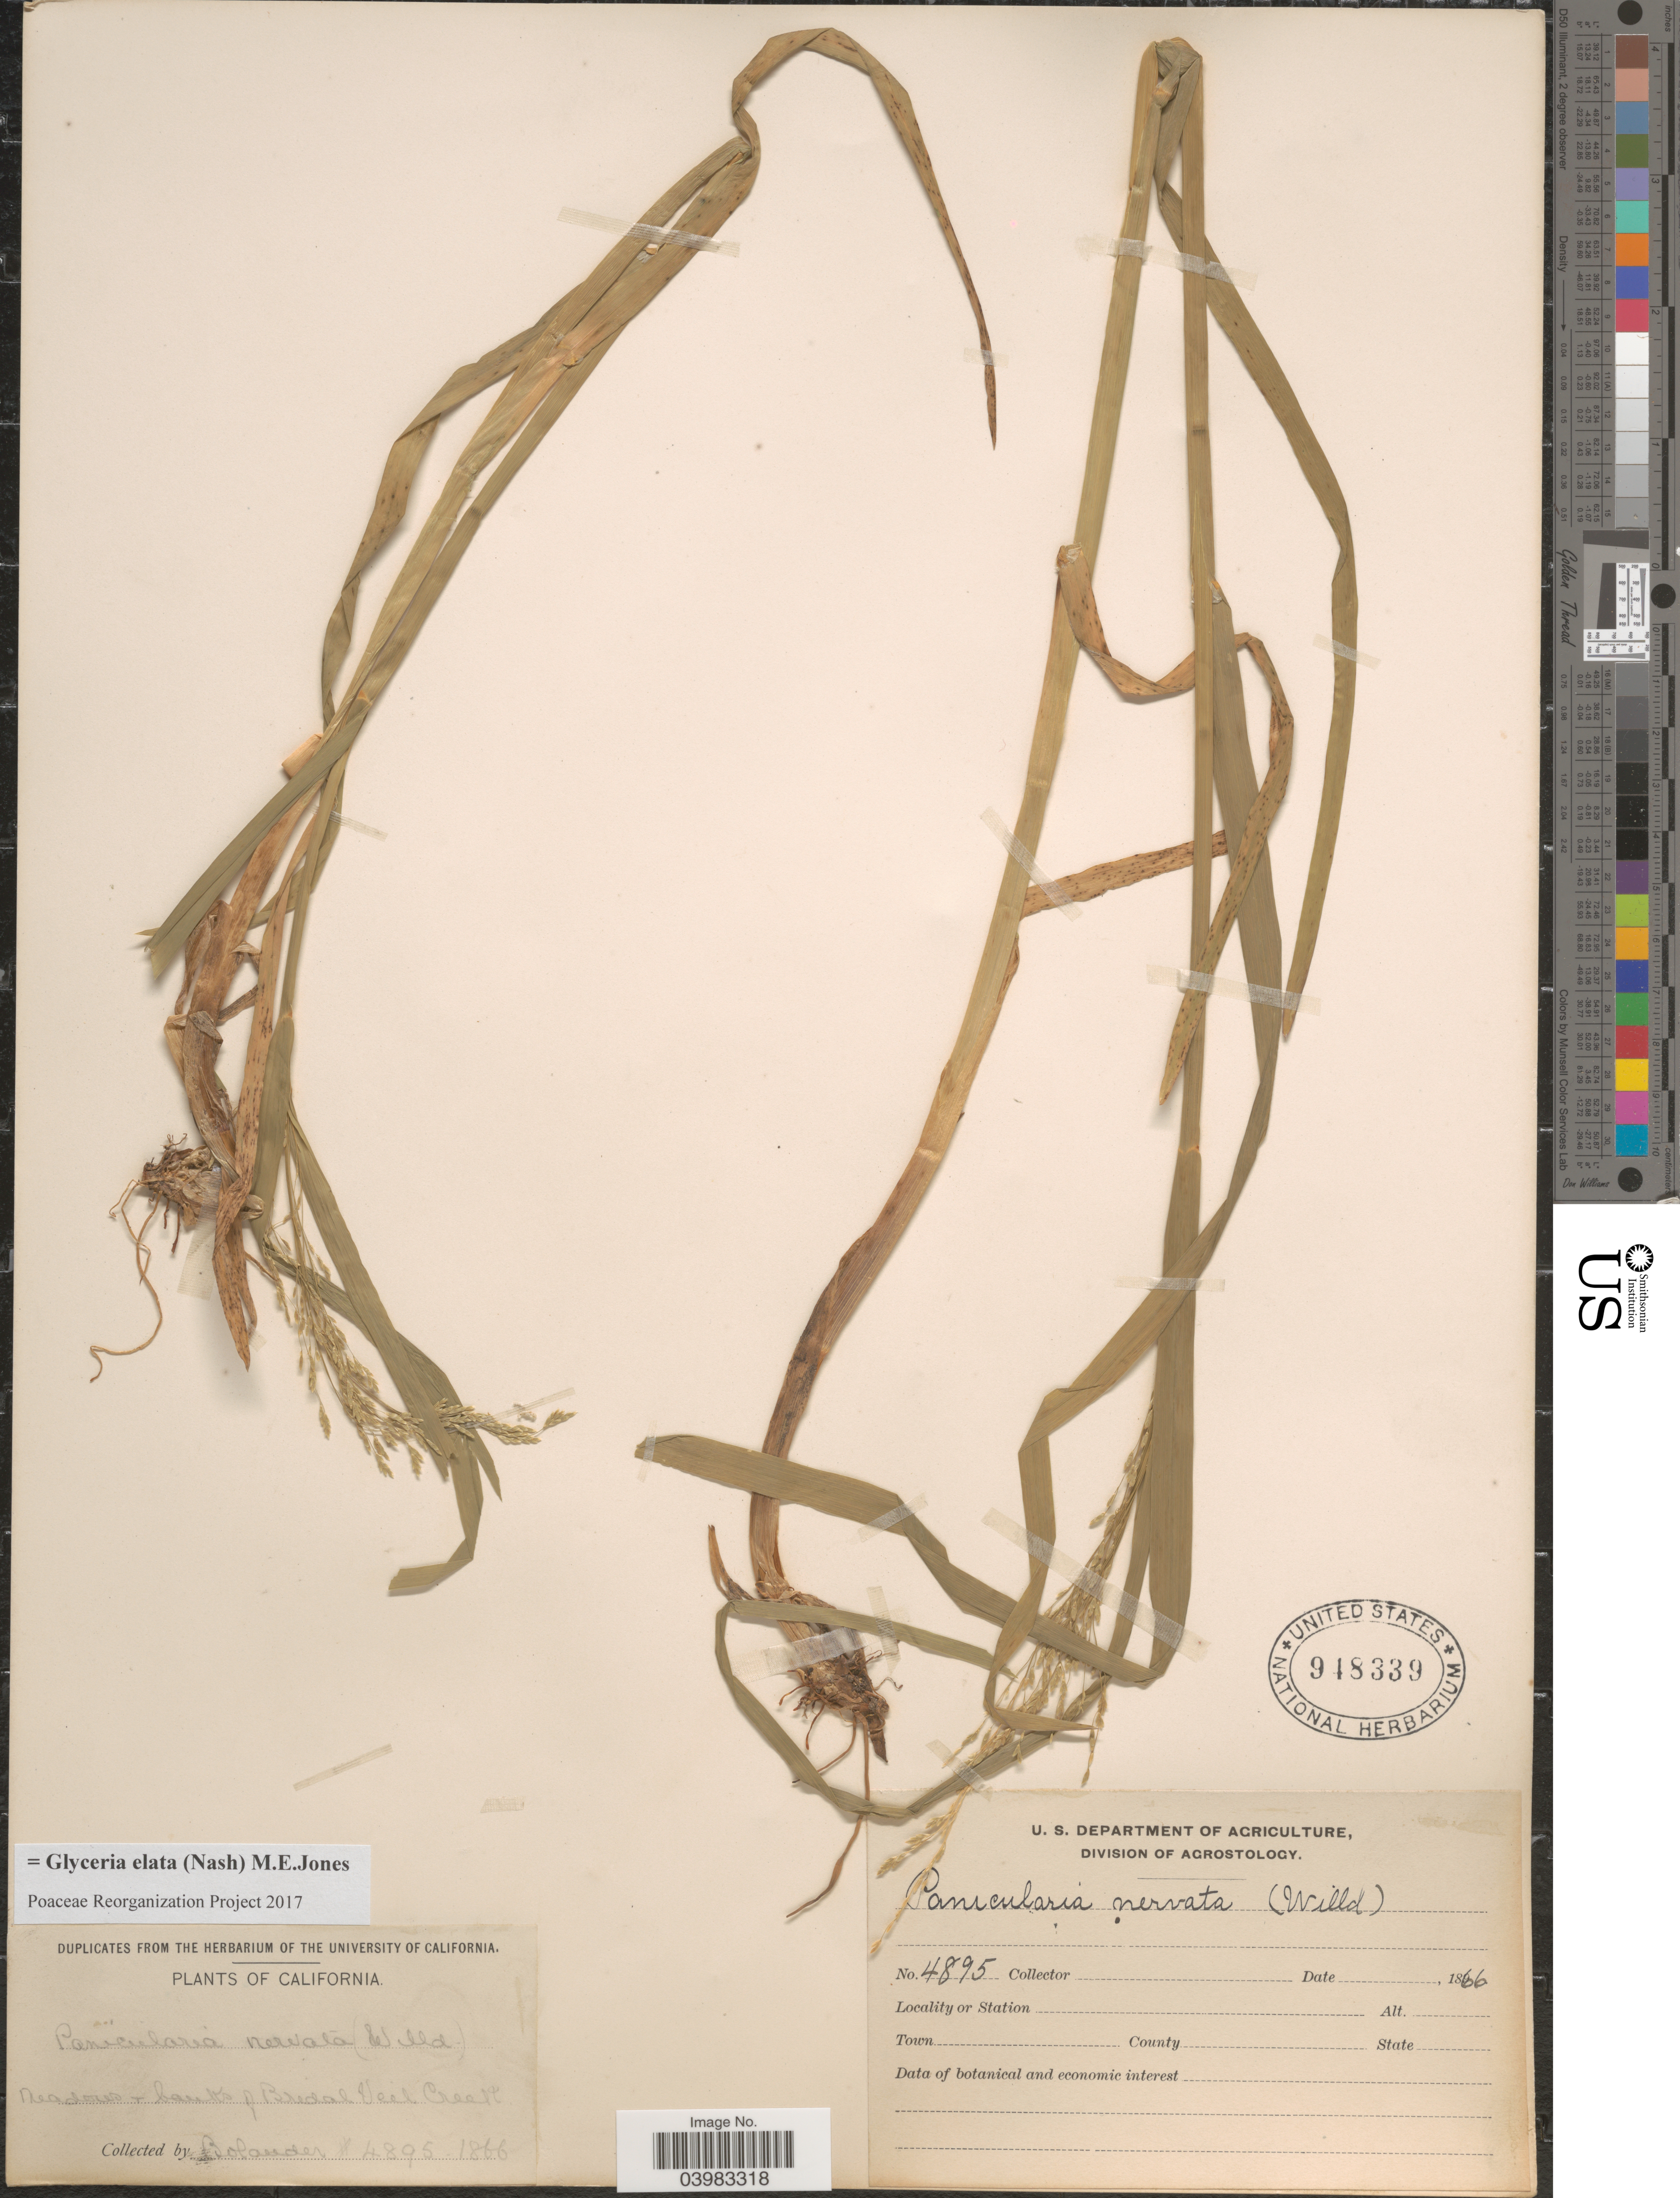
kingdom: Plantae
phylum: Tracheophyta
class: Liliopsida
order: Poales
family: Poaceae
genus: Glyceria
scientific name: Glyceria elata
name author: (Nash) M.E. Jones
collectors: H. Bolander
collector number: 4895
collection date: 1866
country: United States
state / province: California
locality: Meadows & banks of Bridal Veil Creek.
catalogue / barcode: US 948339